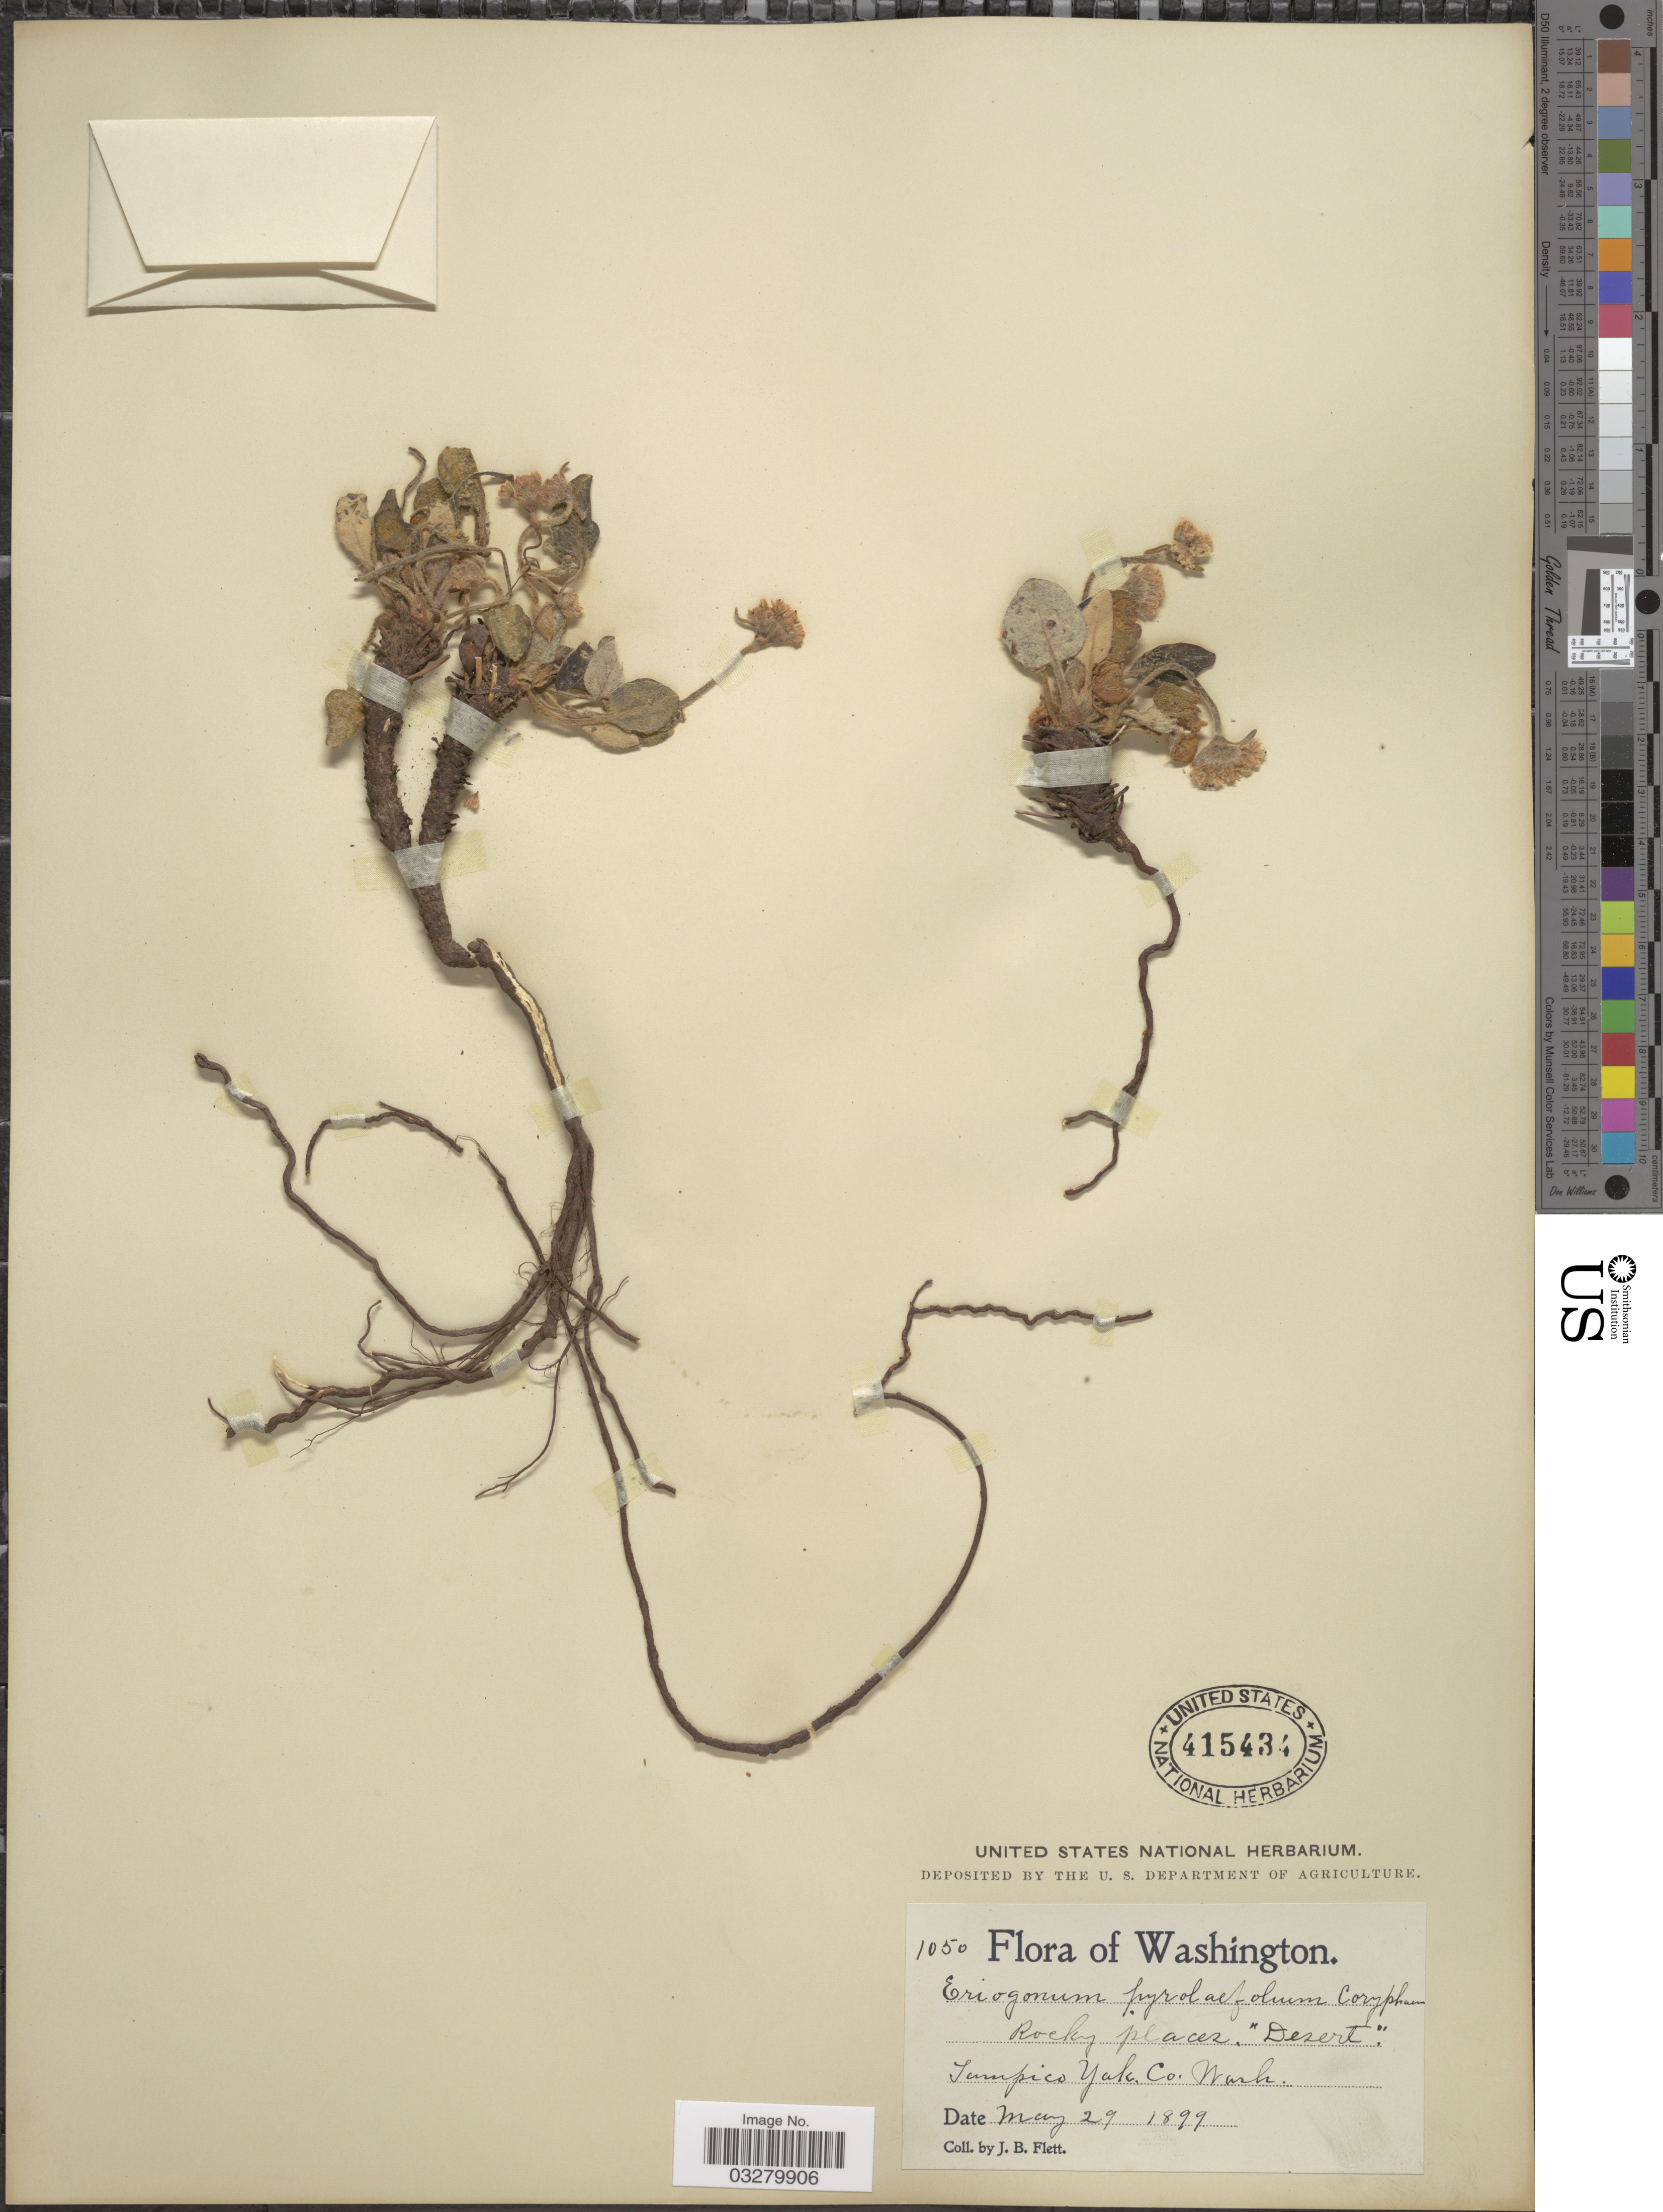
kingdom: Plantae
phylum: Tracheophyta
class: Magnoliopsida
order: Caryophyllales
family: Polygonaceae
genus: Eriogonum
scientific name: Eriogonum pyrolifolium var. coryphaeum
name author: Torr. & A. Gray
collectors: J. Flett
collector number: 1050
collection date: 1899-05-29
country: United States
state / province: Washington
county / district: Yakima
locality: Rocky places, "Desert", Tampico Yak. Co.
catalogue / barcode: US 415434